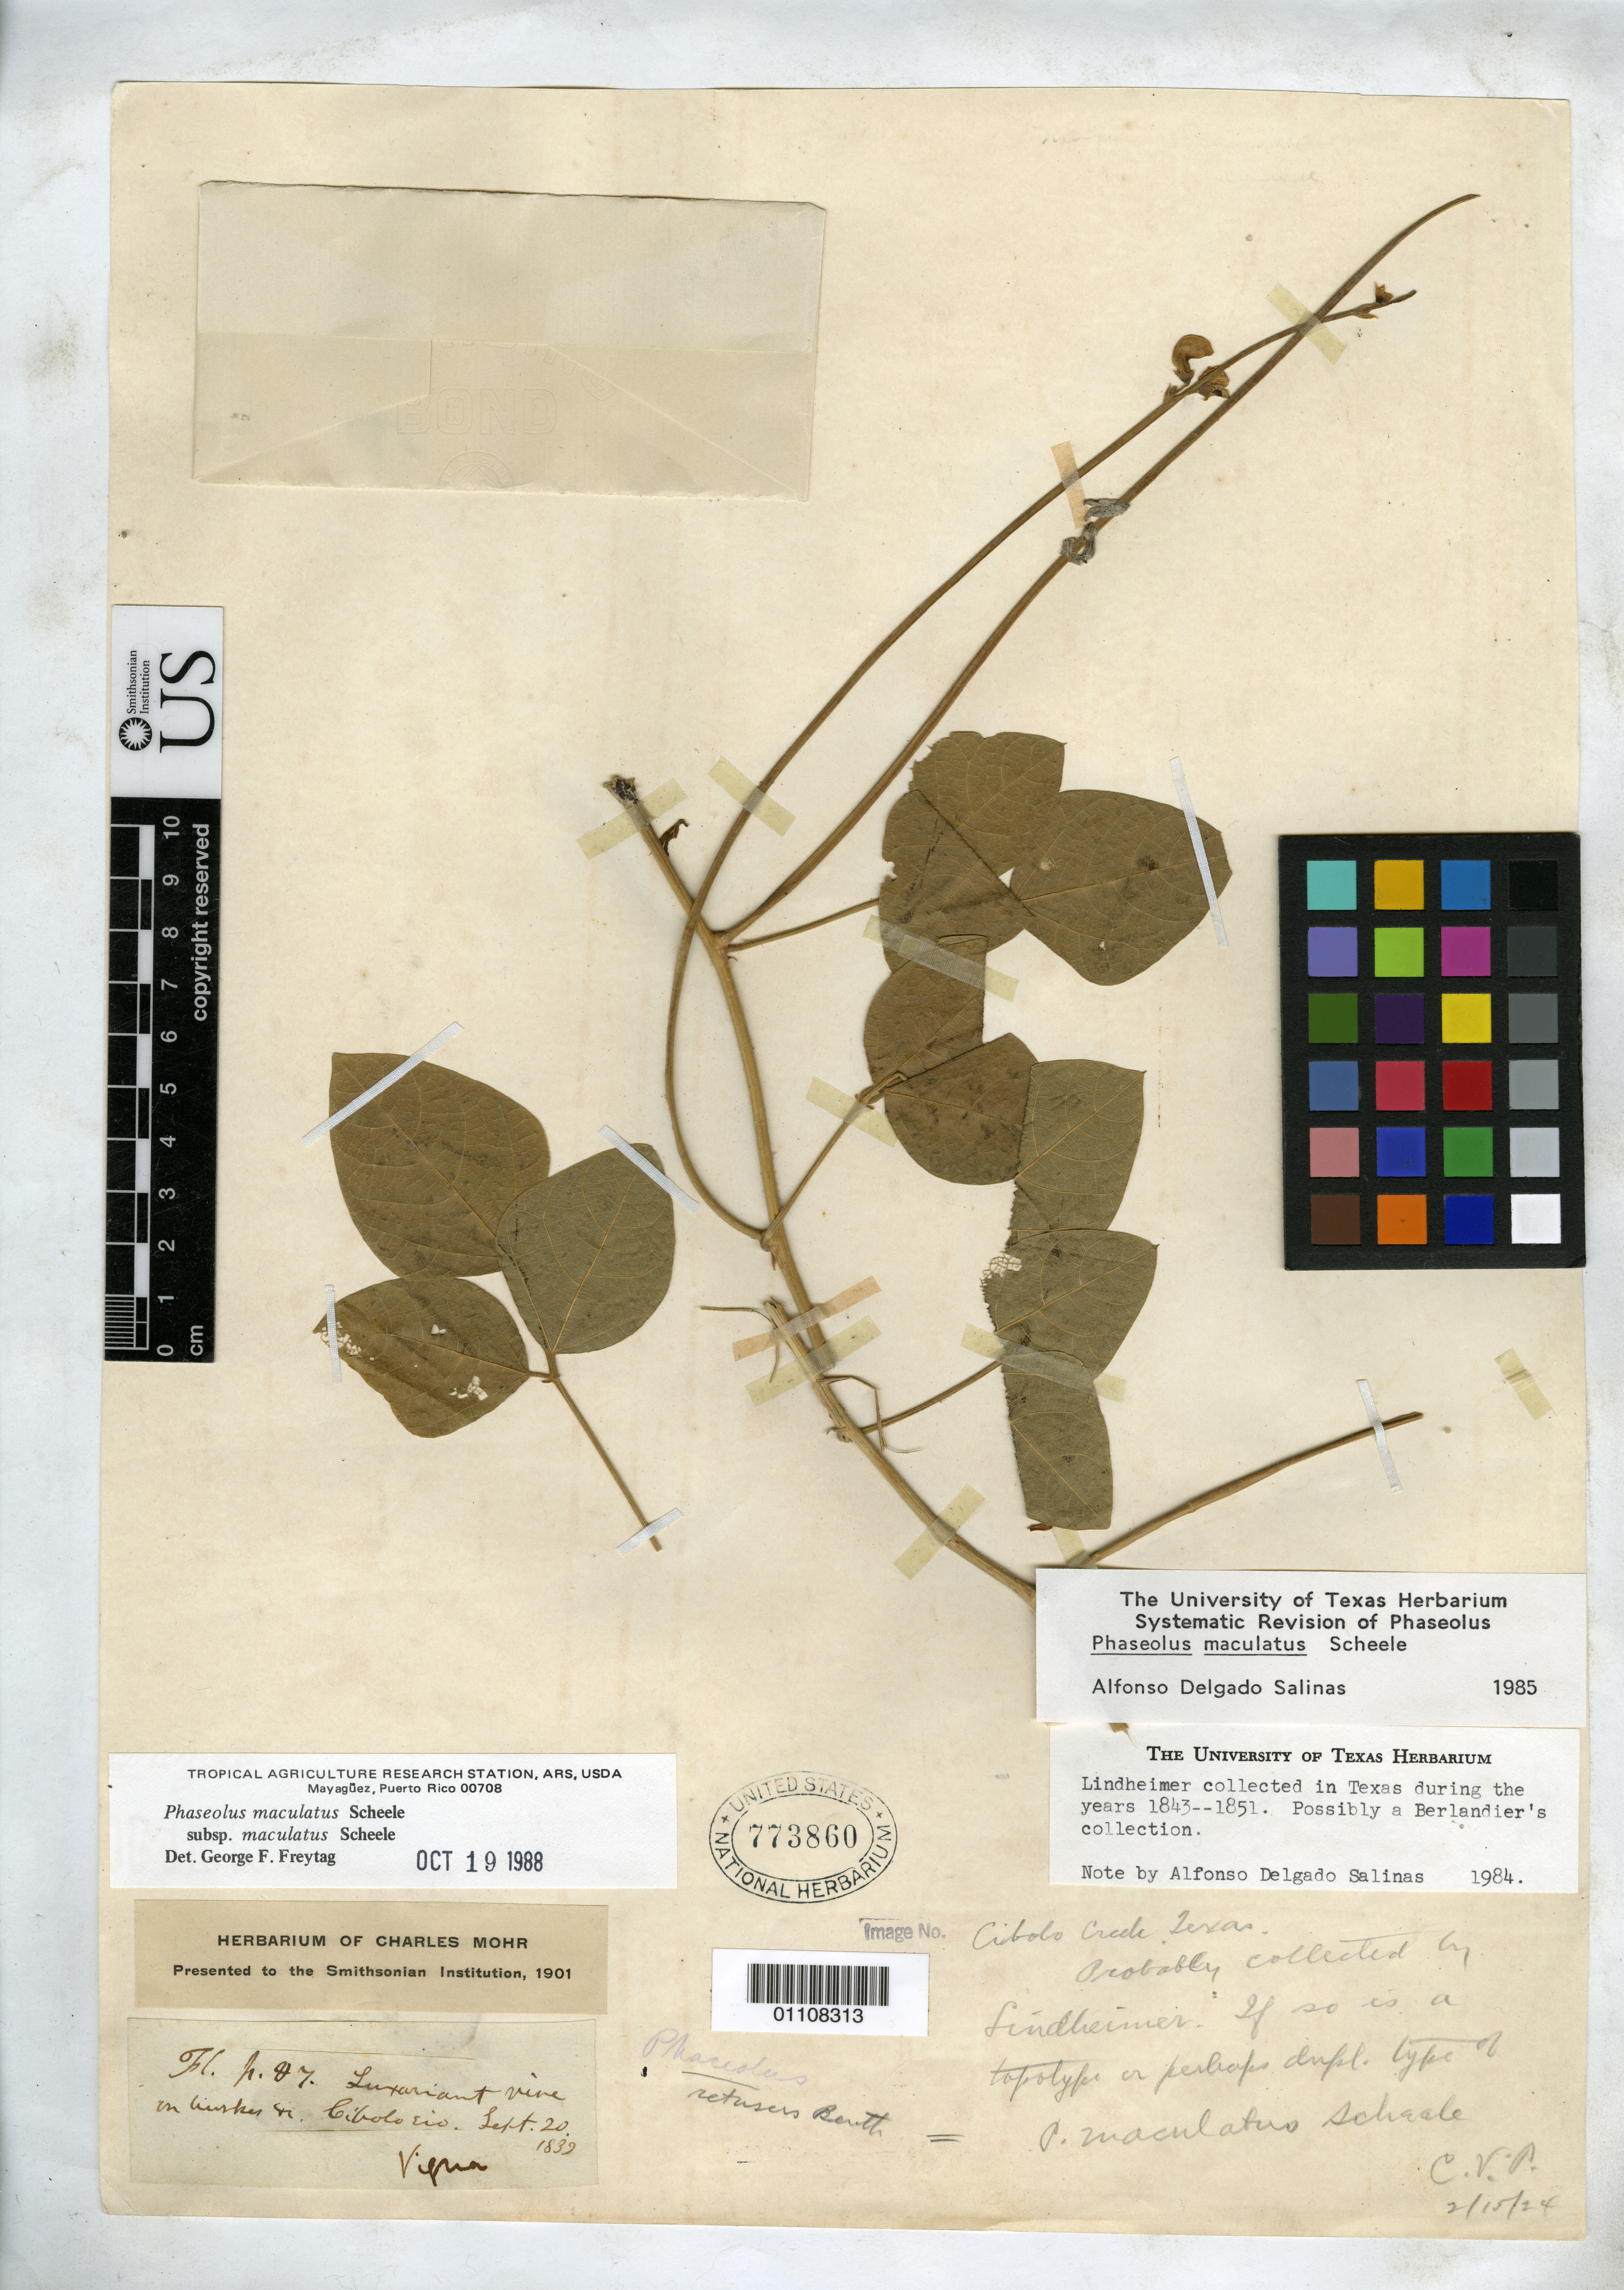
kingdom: Plantae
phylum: Tracheophyta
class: Magnoliopsida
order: Fabales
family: Fabaceae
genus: Phaseolus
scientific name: Phaseolus maculatus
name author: Scheele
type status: Possible Type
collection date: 1832-09-20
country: United States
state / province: Texas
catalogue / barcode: US 773860